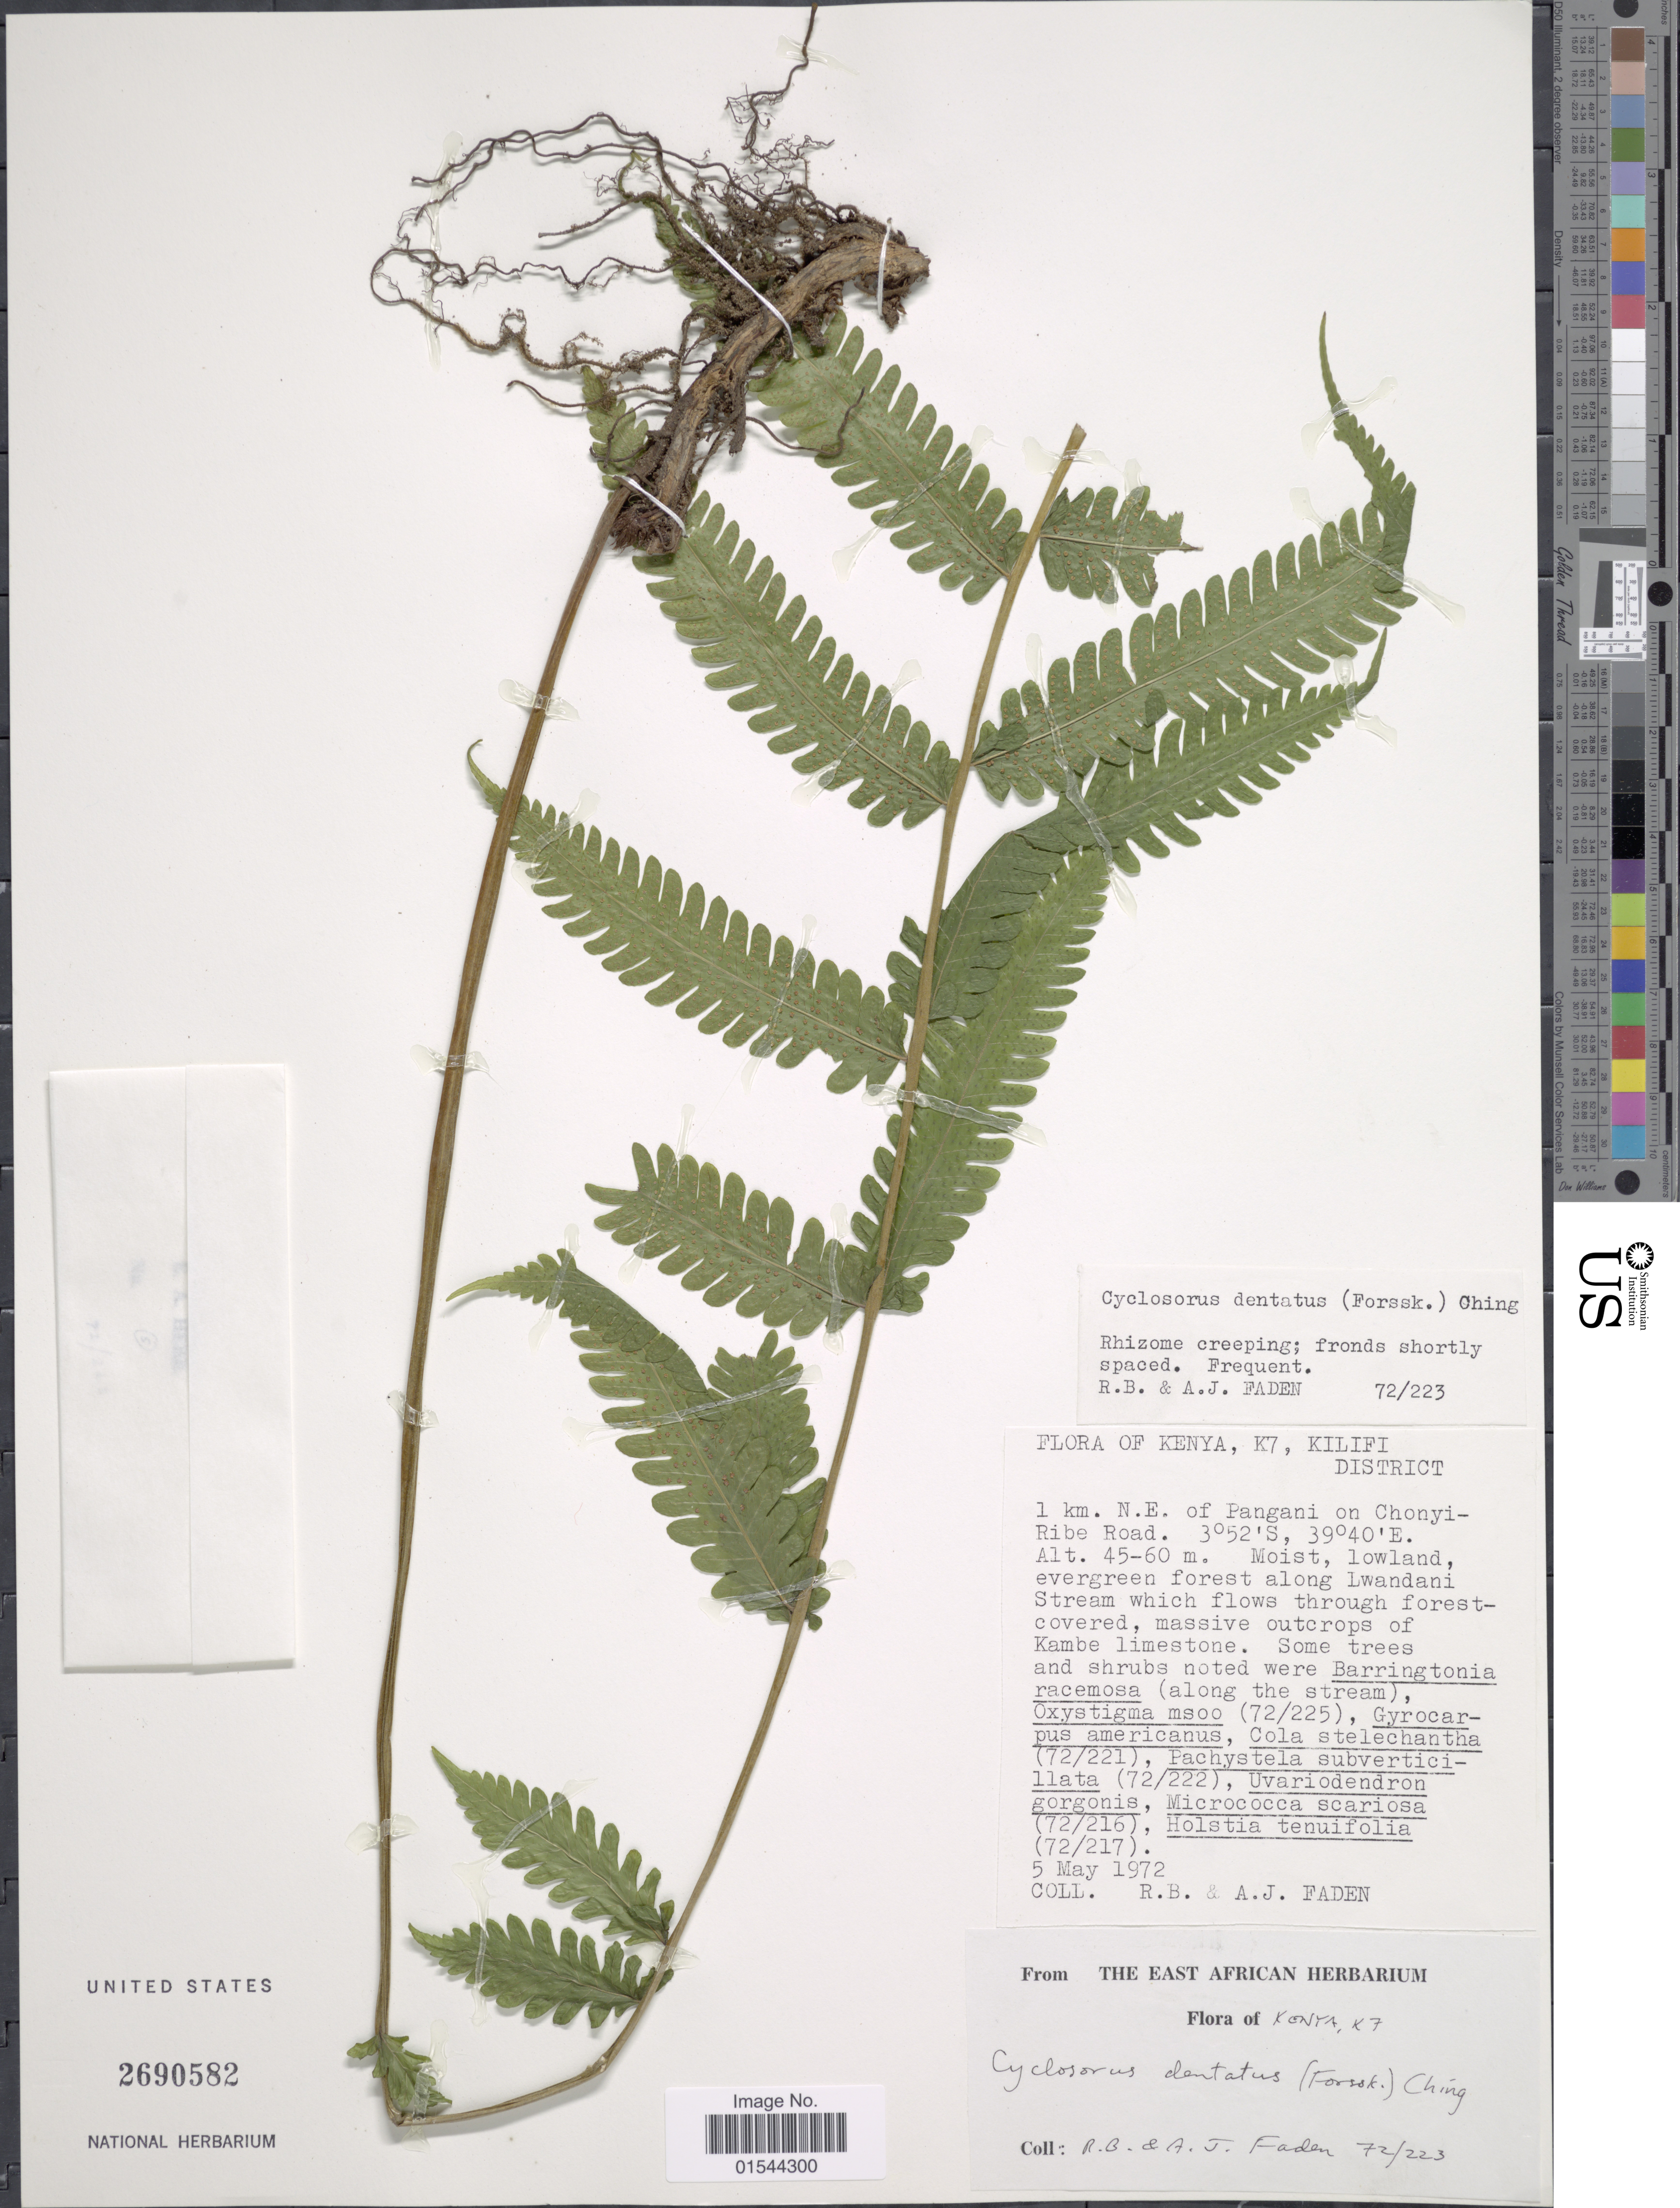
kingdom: Plantae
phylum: Tracheophyta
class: Polypodiopsida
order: Polypodiales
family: Thelypteridaceae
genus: Christella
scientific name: Christella dentata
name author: (Forssk.) Brownsey & Jermy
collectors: R. B. Faden & A. J. Faden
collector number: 72/223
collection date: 1972-05-05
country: Kenya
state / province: Kilifi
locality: K7, Kilifi District, 1 km N.E. of Pangani on Chonyi-Ribe Road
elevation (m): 45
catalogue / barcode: US 2690582